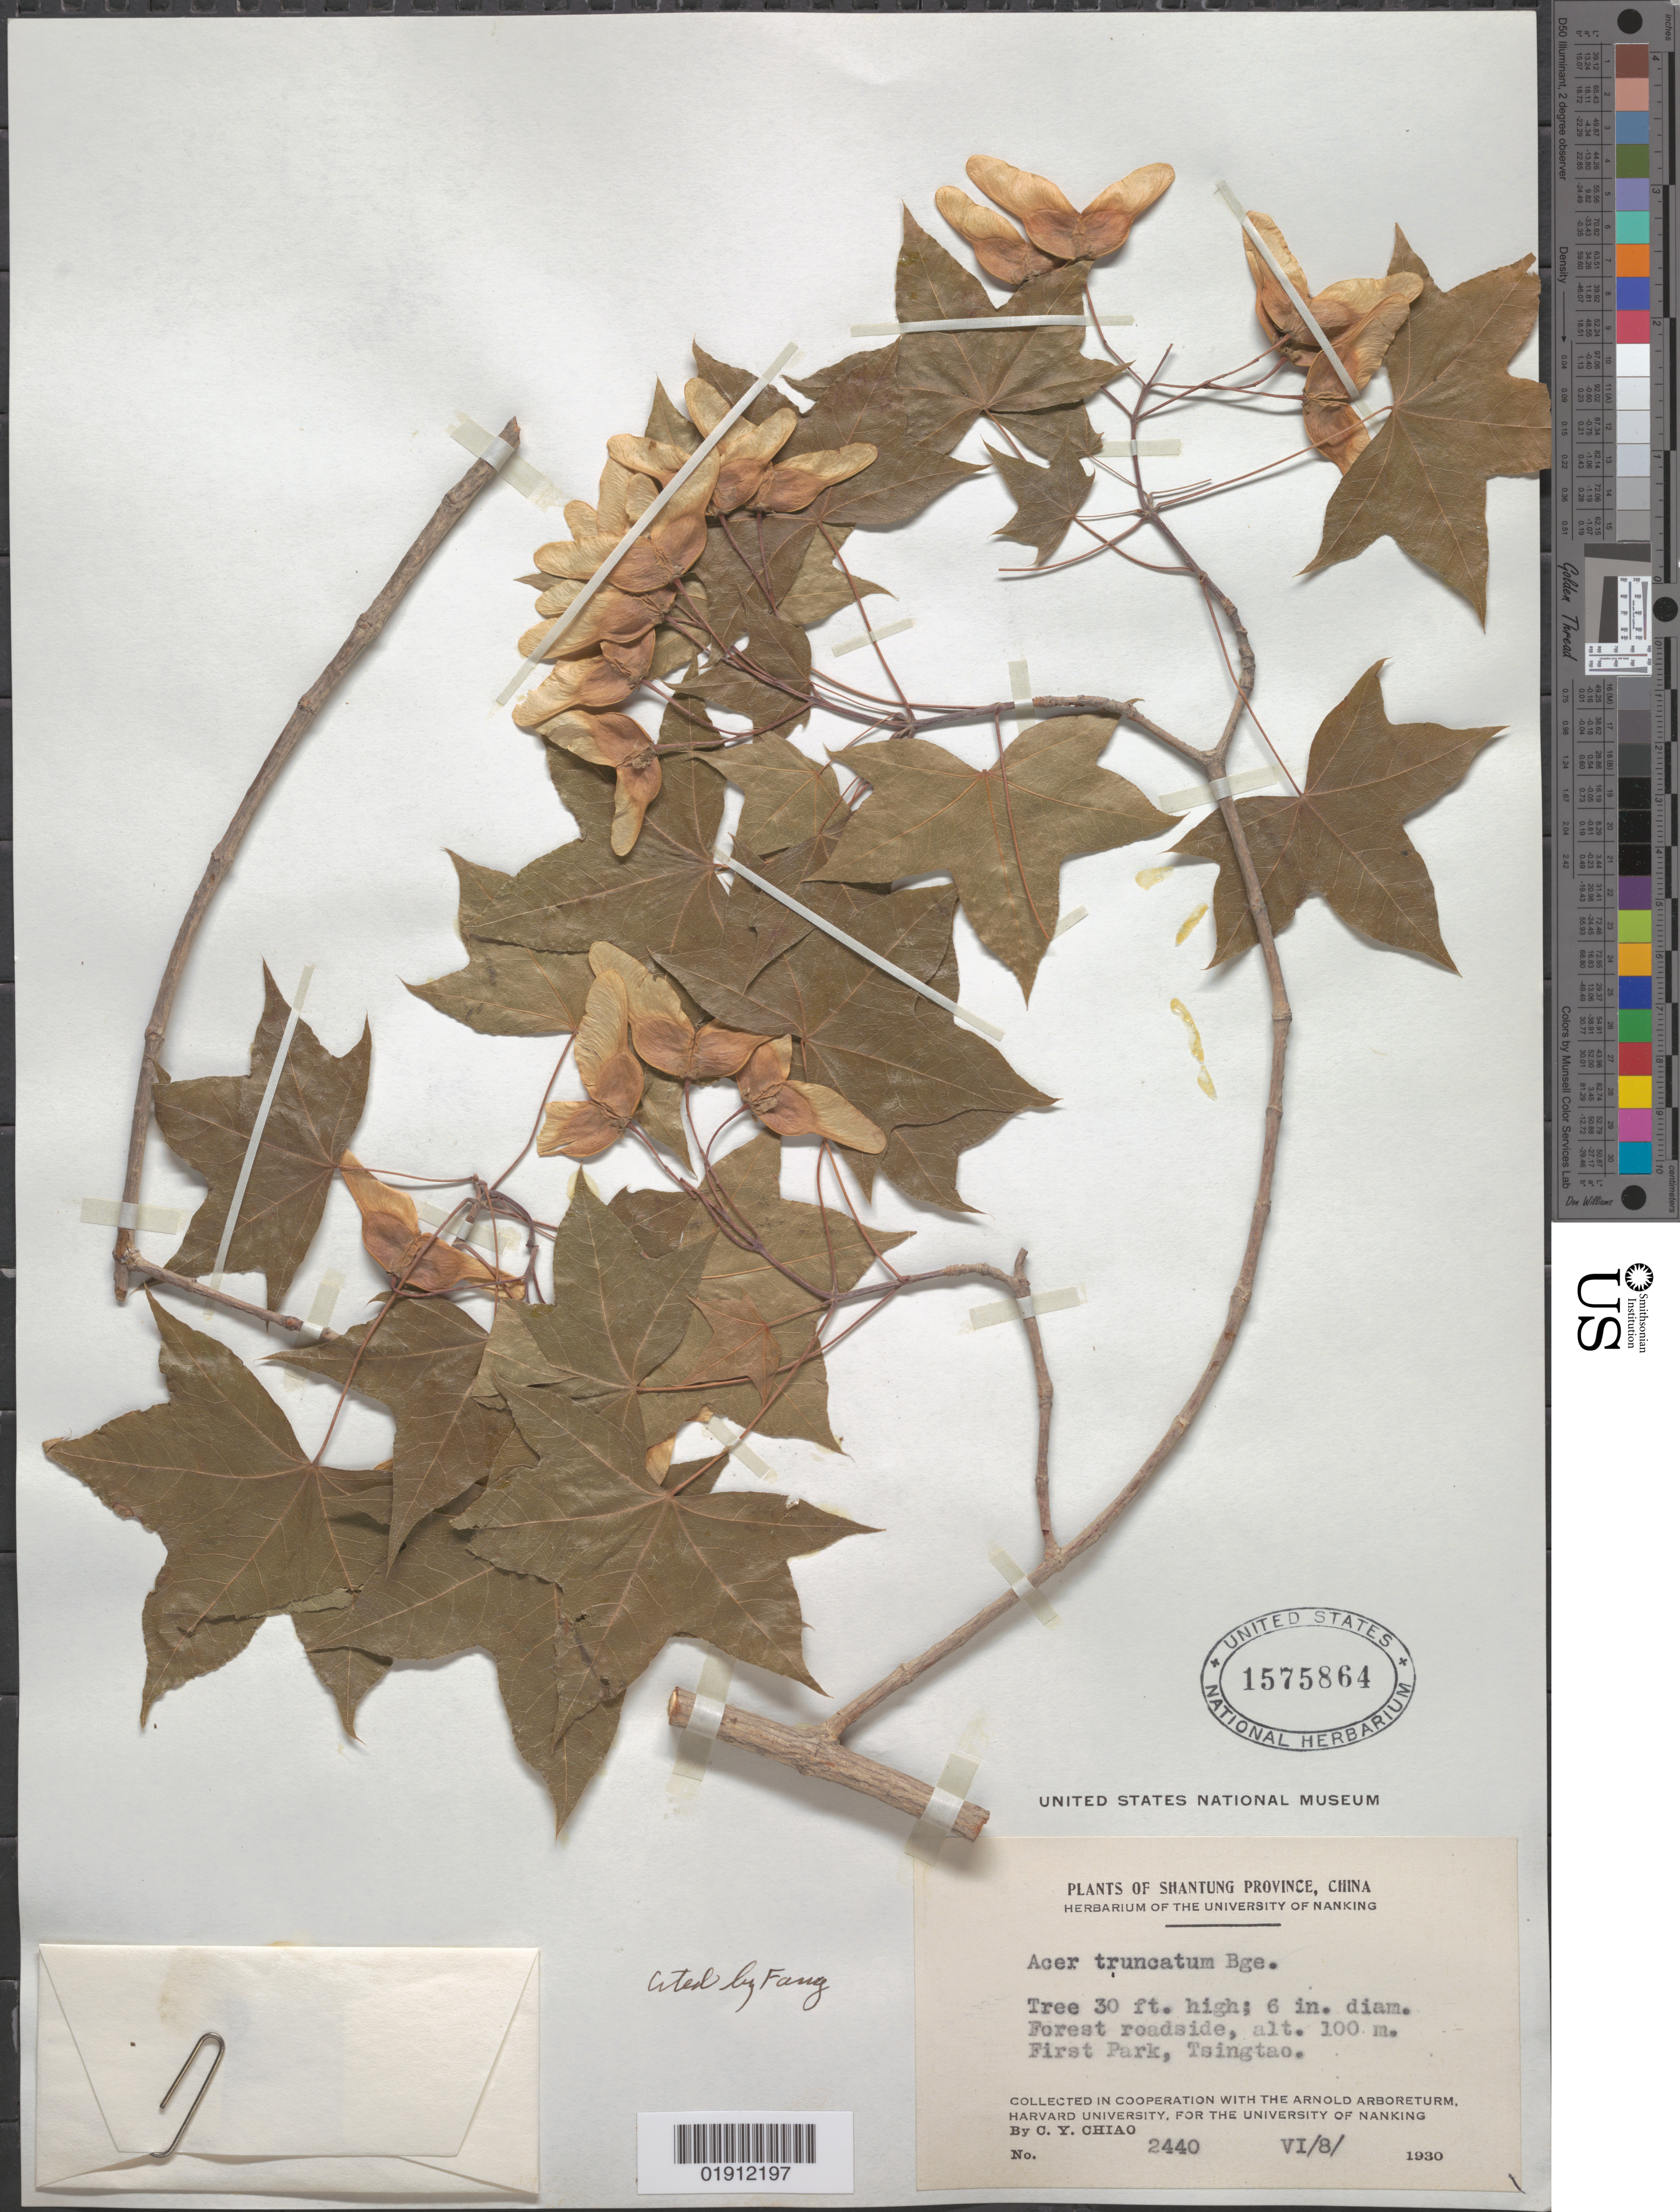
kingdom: Plantae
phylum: Tracheophyta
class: Magnoliopsida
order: Sapindales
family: Sapindaceae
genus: Acer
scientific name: Acer cappadocicum subsp. truncatum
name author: (Bunge) A.E. Murray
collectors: C. Y. Chiao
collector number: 2440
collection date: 1930-06-08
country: China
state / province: Shandong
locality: Shantung [Shandong] Province, Tsingtao [Qingdao], First Park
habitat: Forest road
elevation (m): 100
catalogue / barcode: US 1575864